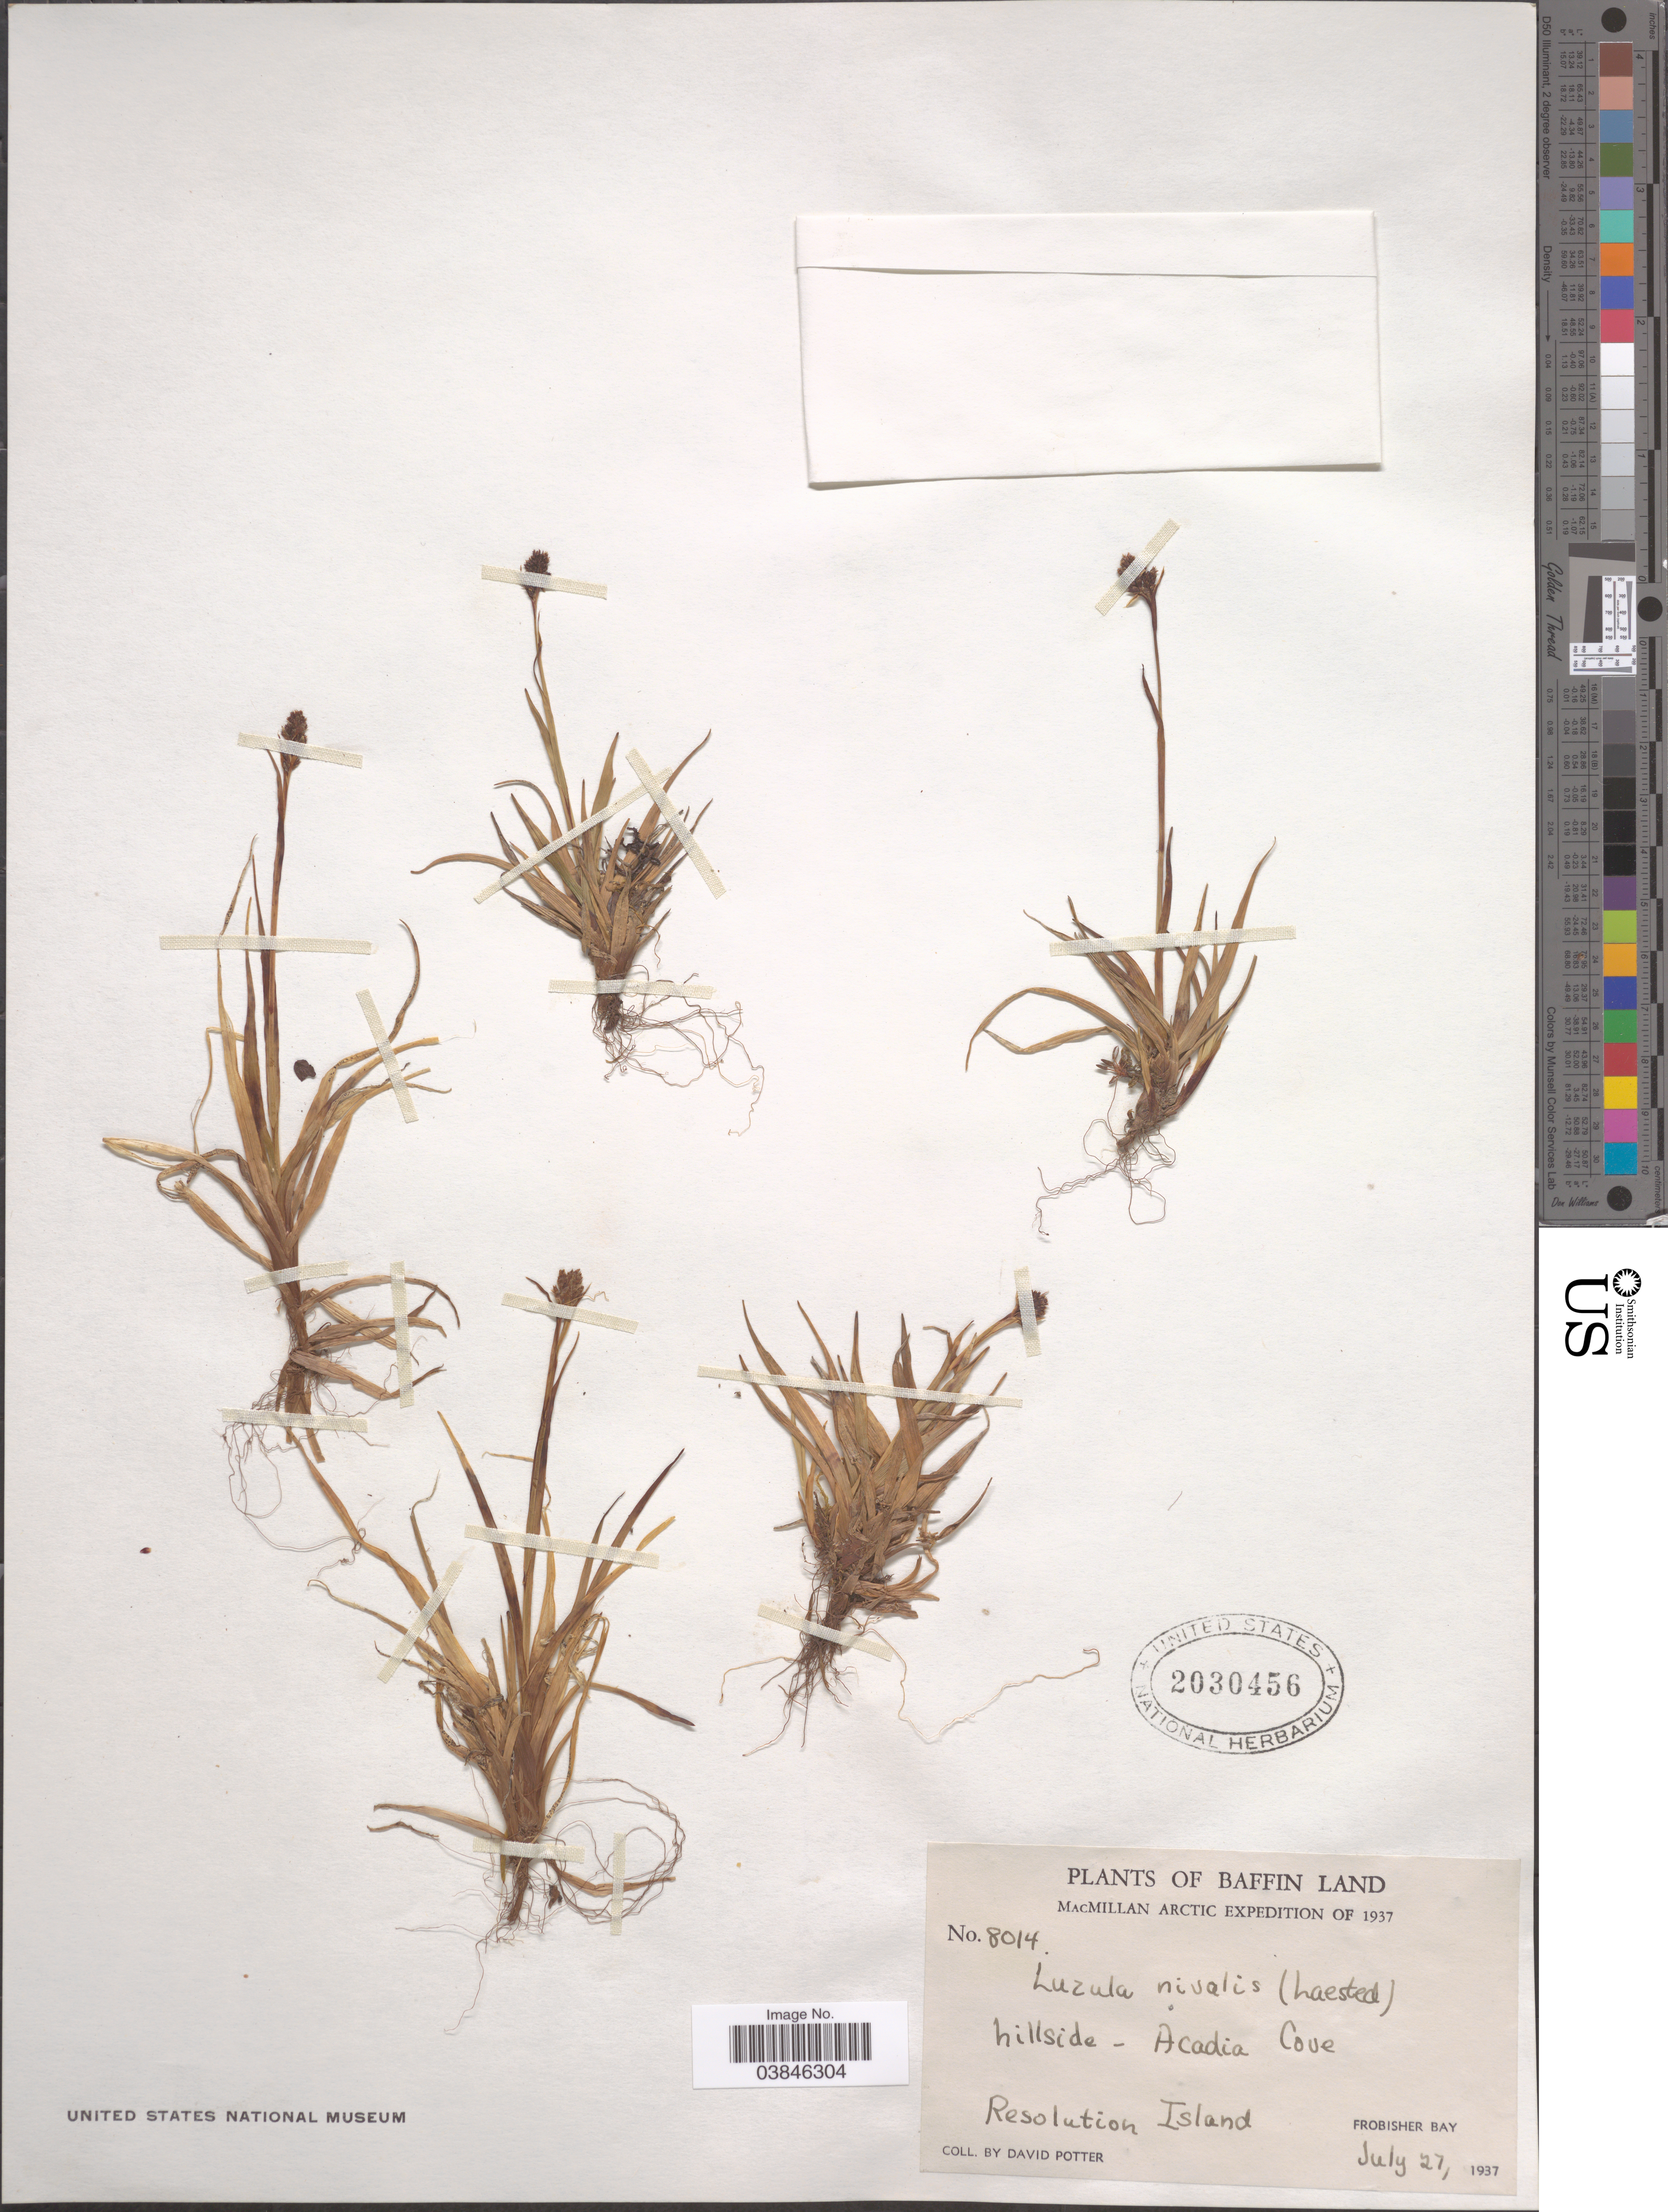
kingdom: Plantae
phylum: Tracheophyta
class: Liliopsida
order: Poales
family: Juncaceae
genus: Luzula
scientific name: Luzula nivalis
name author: (Laest.) Spreng.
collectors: D. Potter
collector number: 8014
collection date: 1937-07-27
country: Canada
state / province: Nunavut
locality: Baffin Land. Hillside - Acadia Cove, Resolution Island, Frobisher Bay.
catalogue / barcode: US 2030456